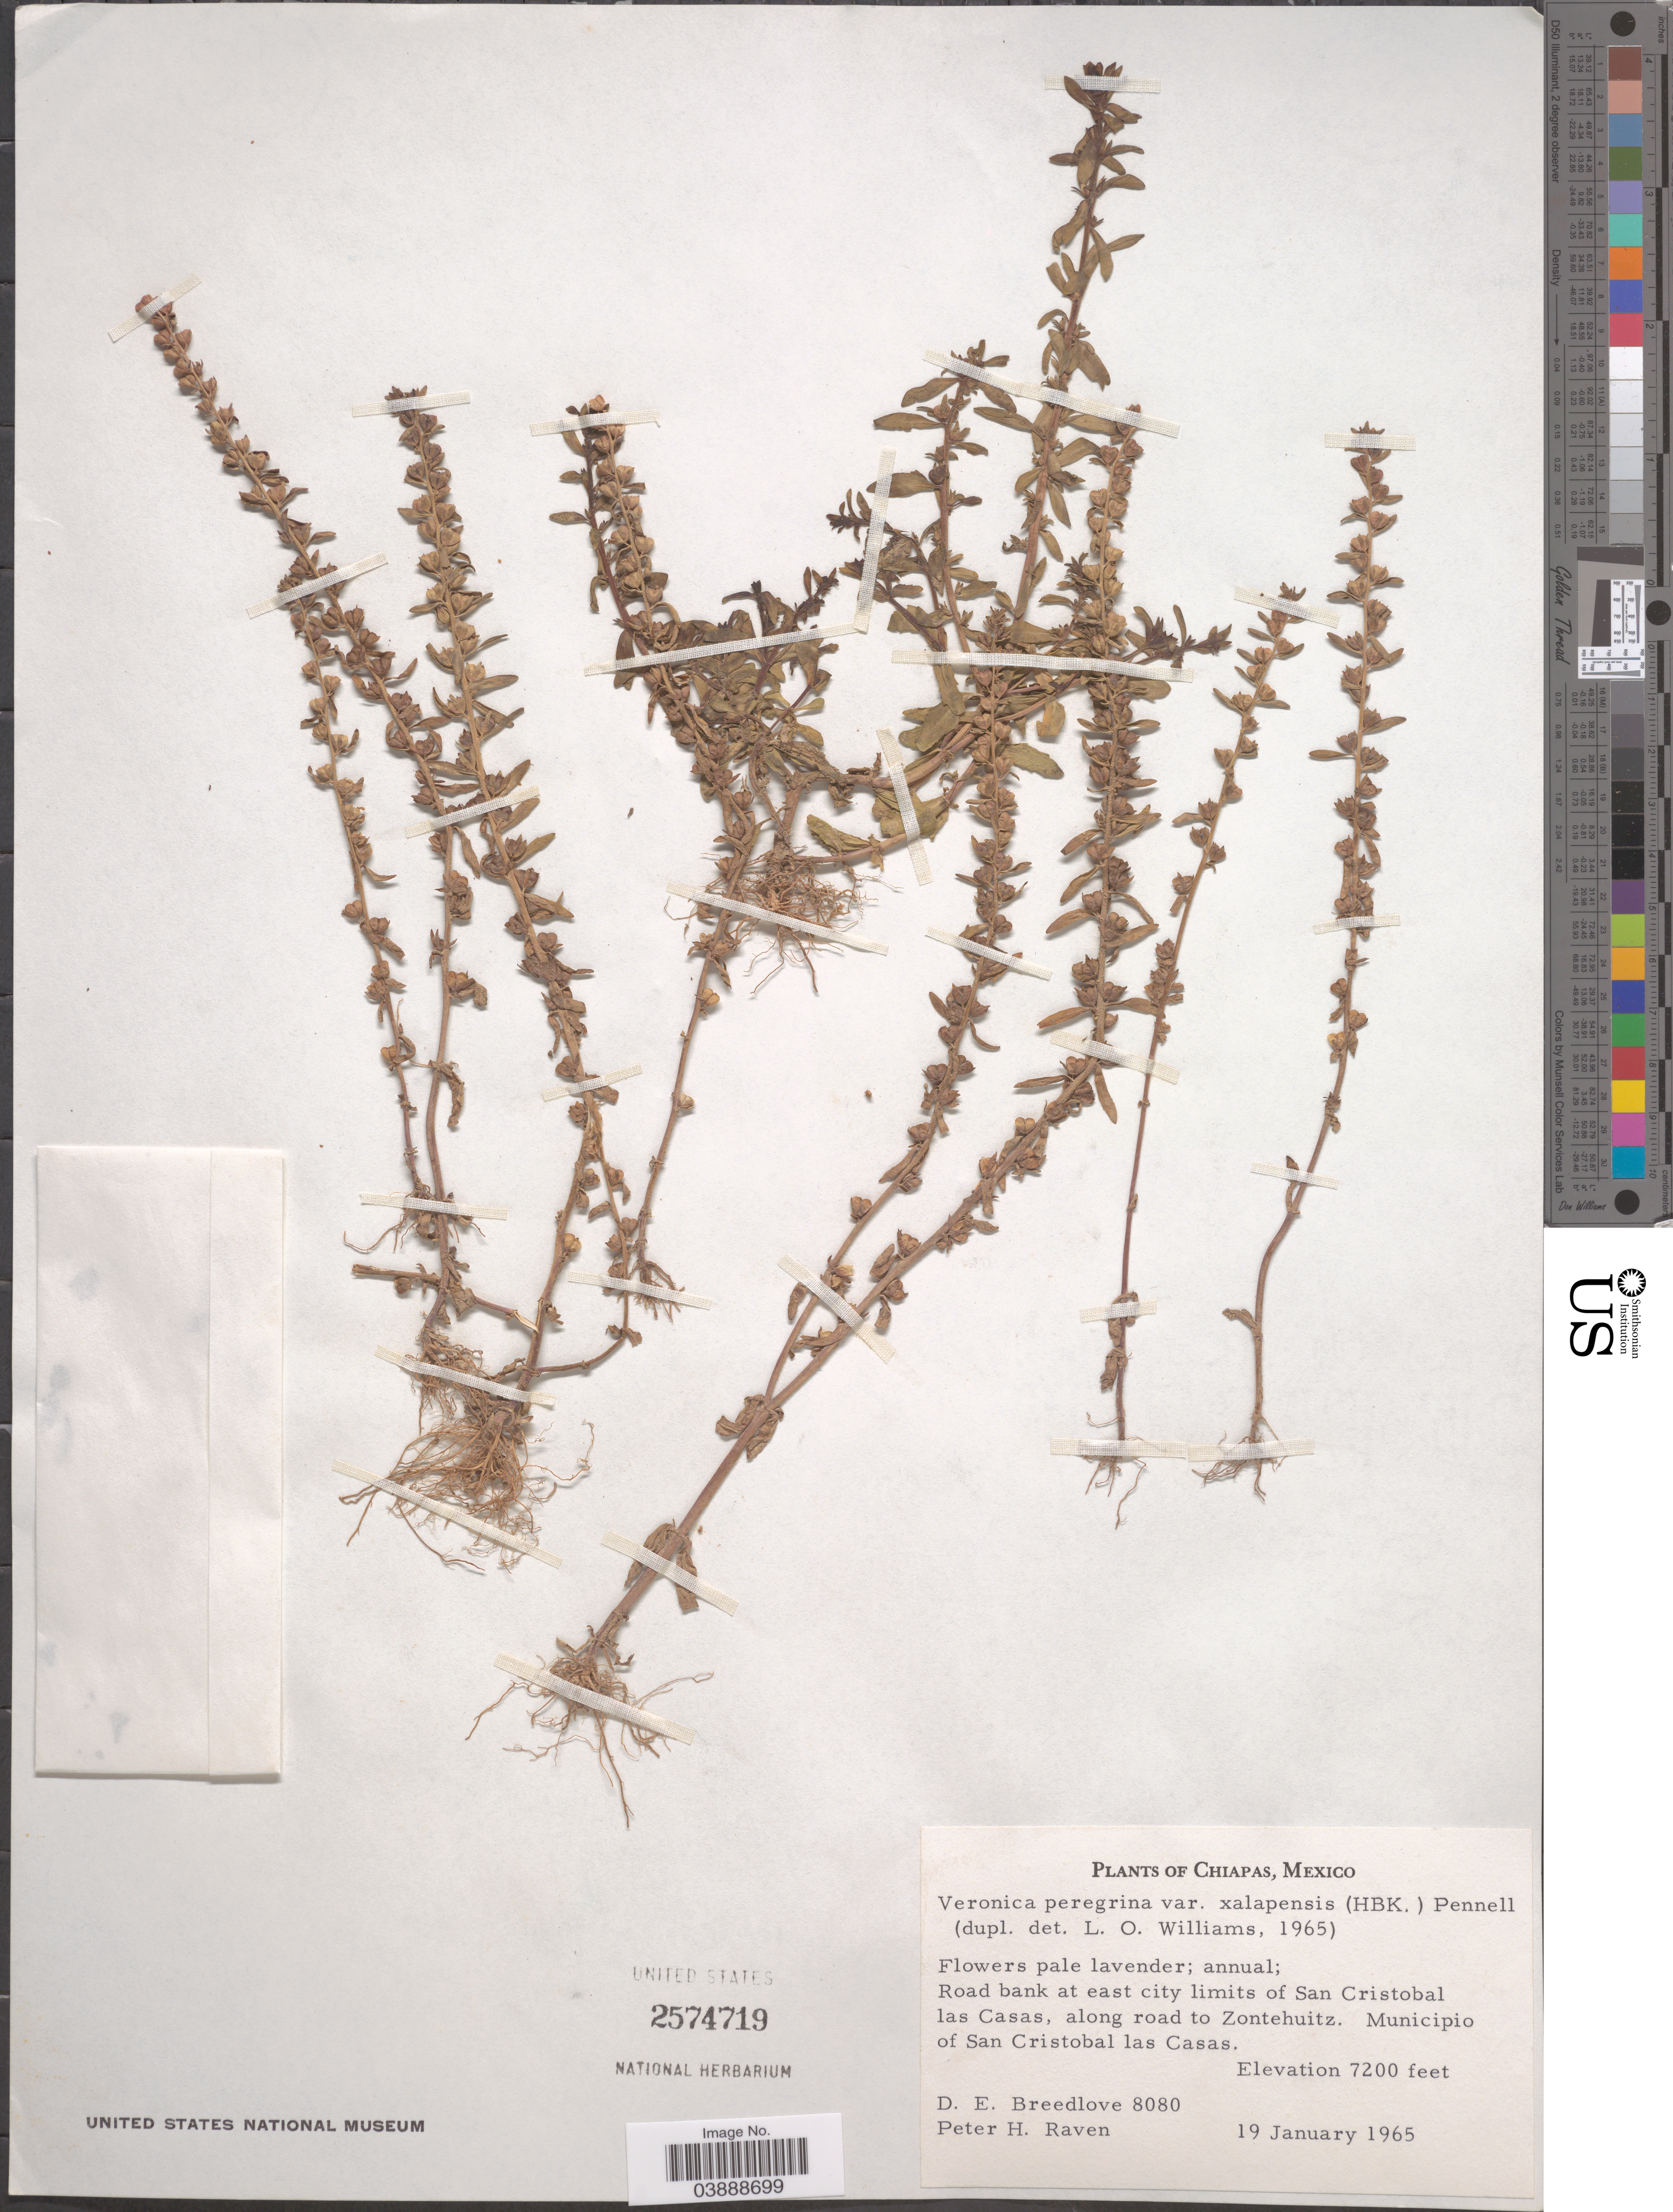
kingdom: Plantae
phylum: Tracheophyta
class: Magnoliopsida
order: Lamiales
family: Plantaginaceae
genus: Veronica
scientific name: Veronica peregrina subsp. xalapensis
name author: (Kunth) Pennell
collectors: D. E. Breedlove & P. Raven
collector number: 8080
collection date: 1965-01-19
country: Mexico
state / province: Chiapas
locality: Road bank at east city limits of San Cristobal las Casas, along road to Zontehuitz. Municipio of San Cristobal las Casas.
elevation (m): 2195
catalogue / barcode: US 2574719